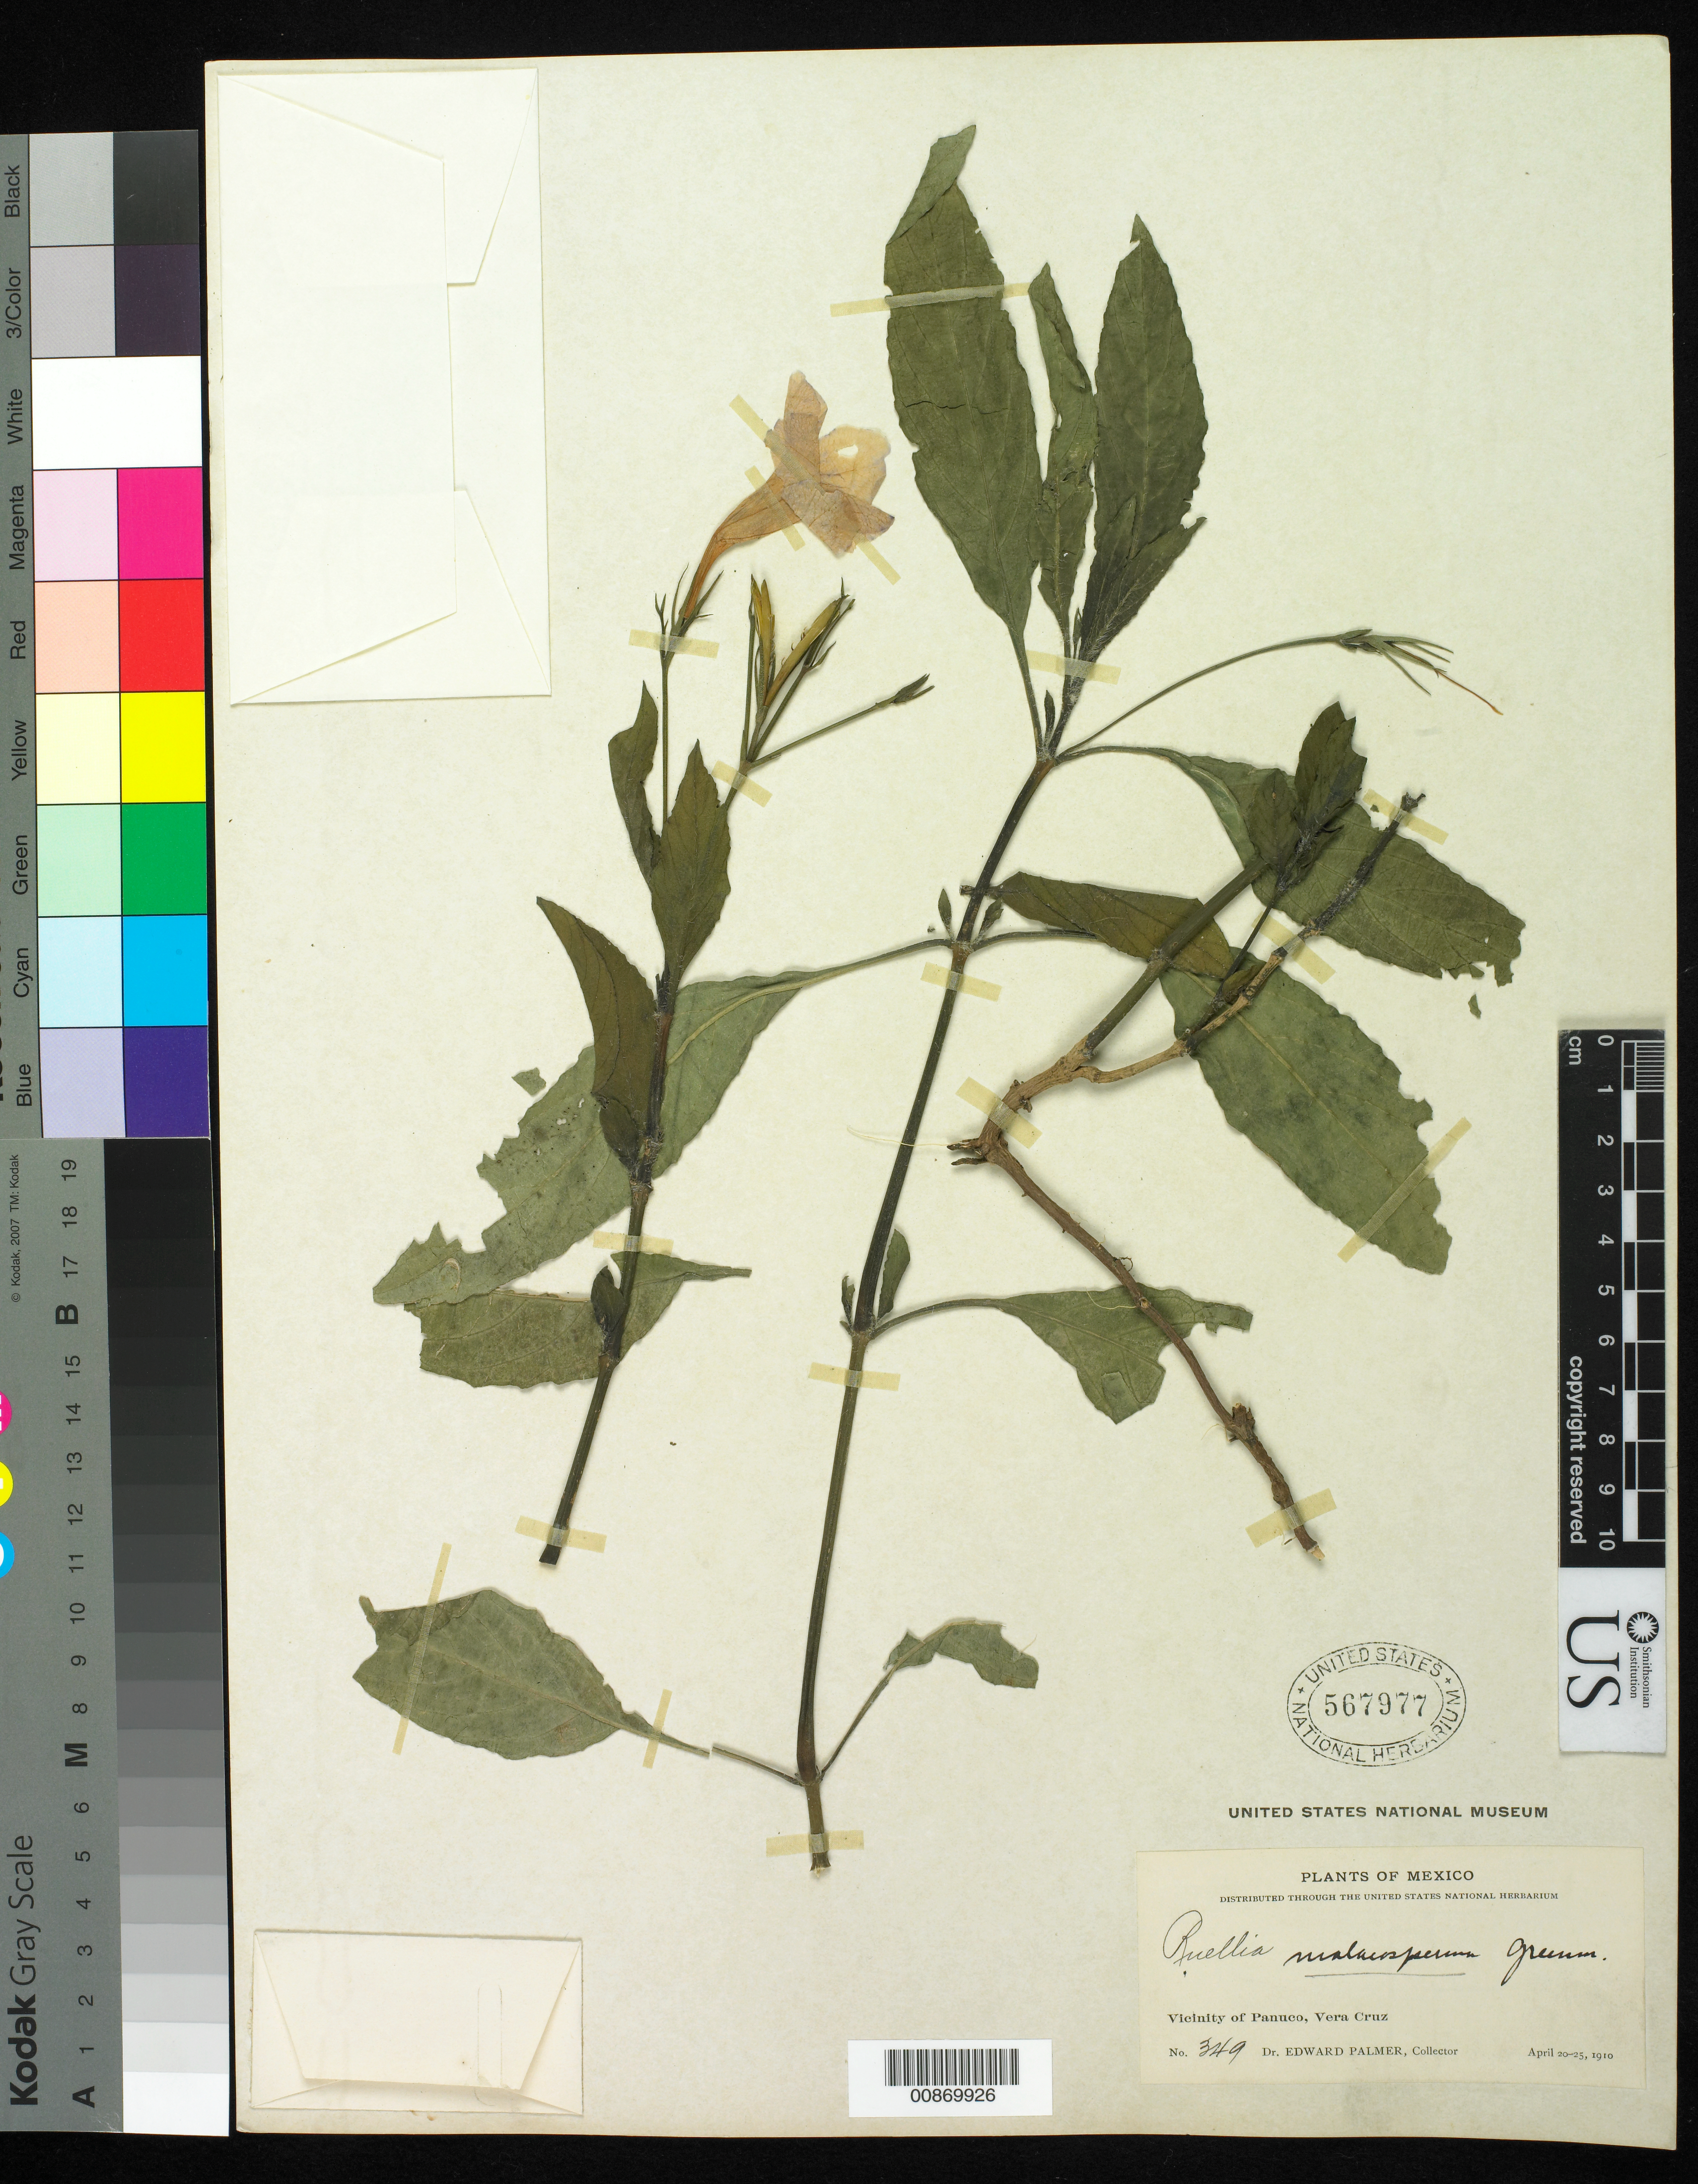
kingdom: Plantae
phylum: Tracheophyta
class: Magnoliopsida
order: Lamiales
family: Acanthaceae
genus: Ruellia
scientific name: Ruellia malacosperma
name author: Greenm.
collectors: E. Palmer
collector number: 349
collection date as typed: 20 Apr 1910 to 25 Apr 1910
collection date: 1910-04-20/1910-04-25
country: Mexico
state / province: Veracruz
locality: Vicinity of Panuco, Veracruz.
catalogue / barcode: US 567977